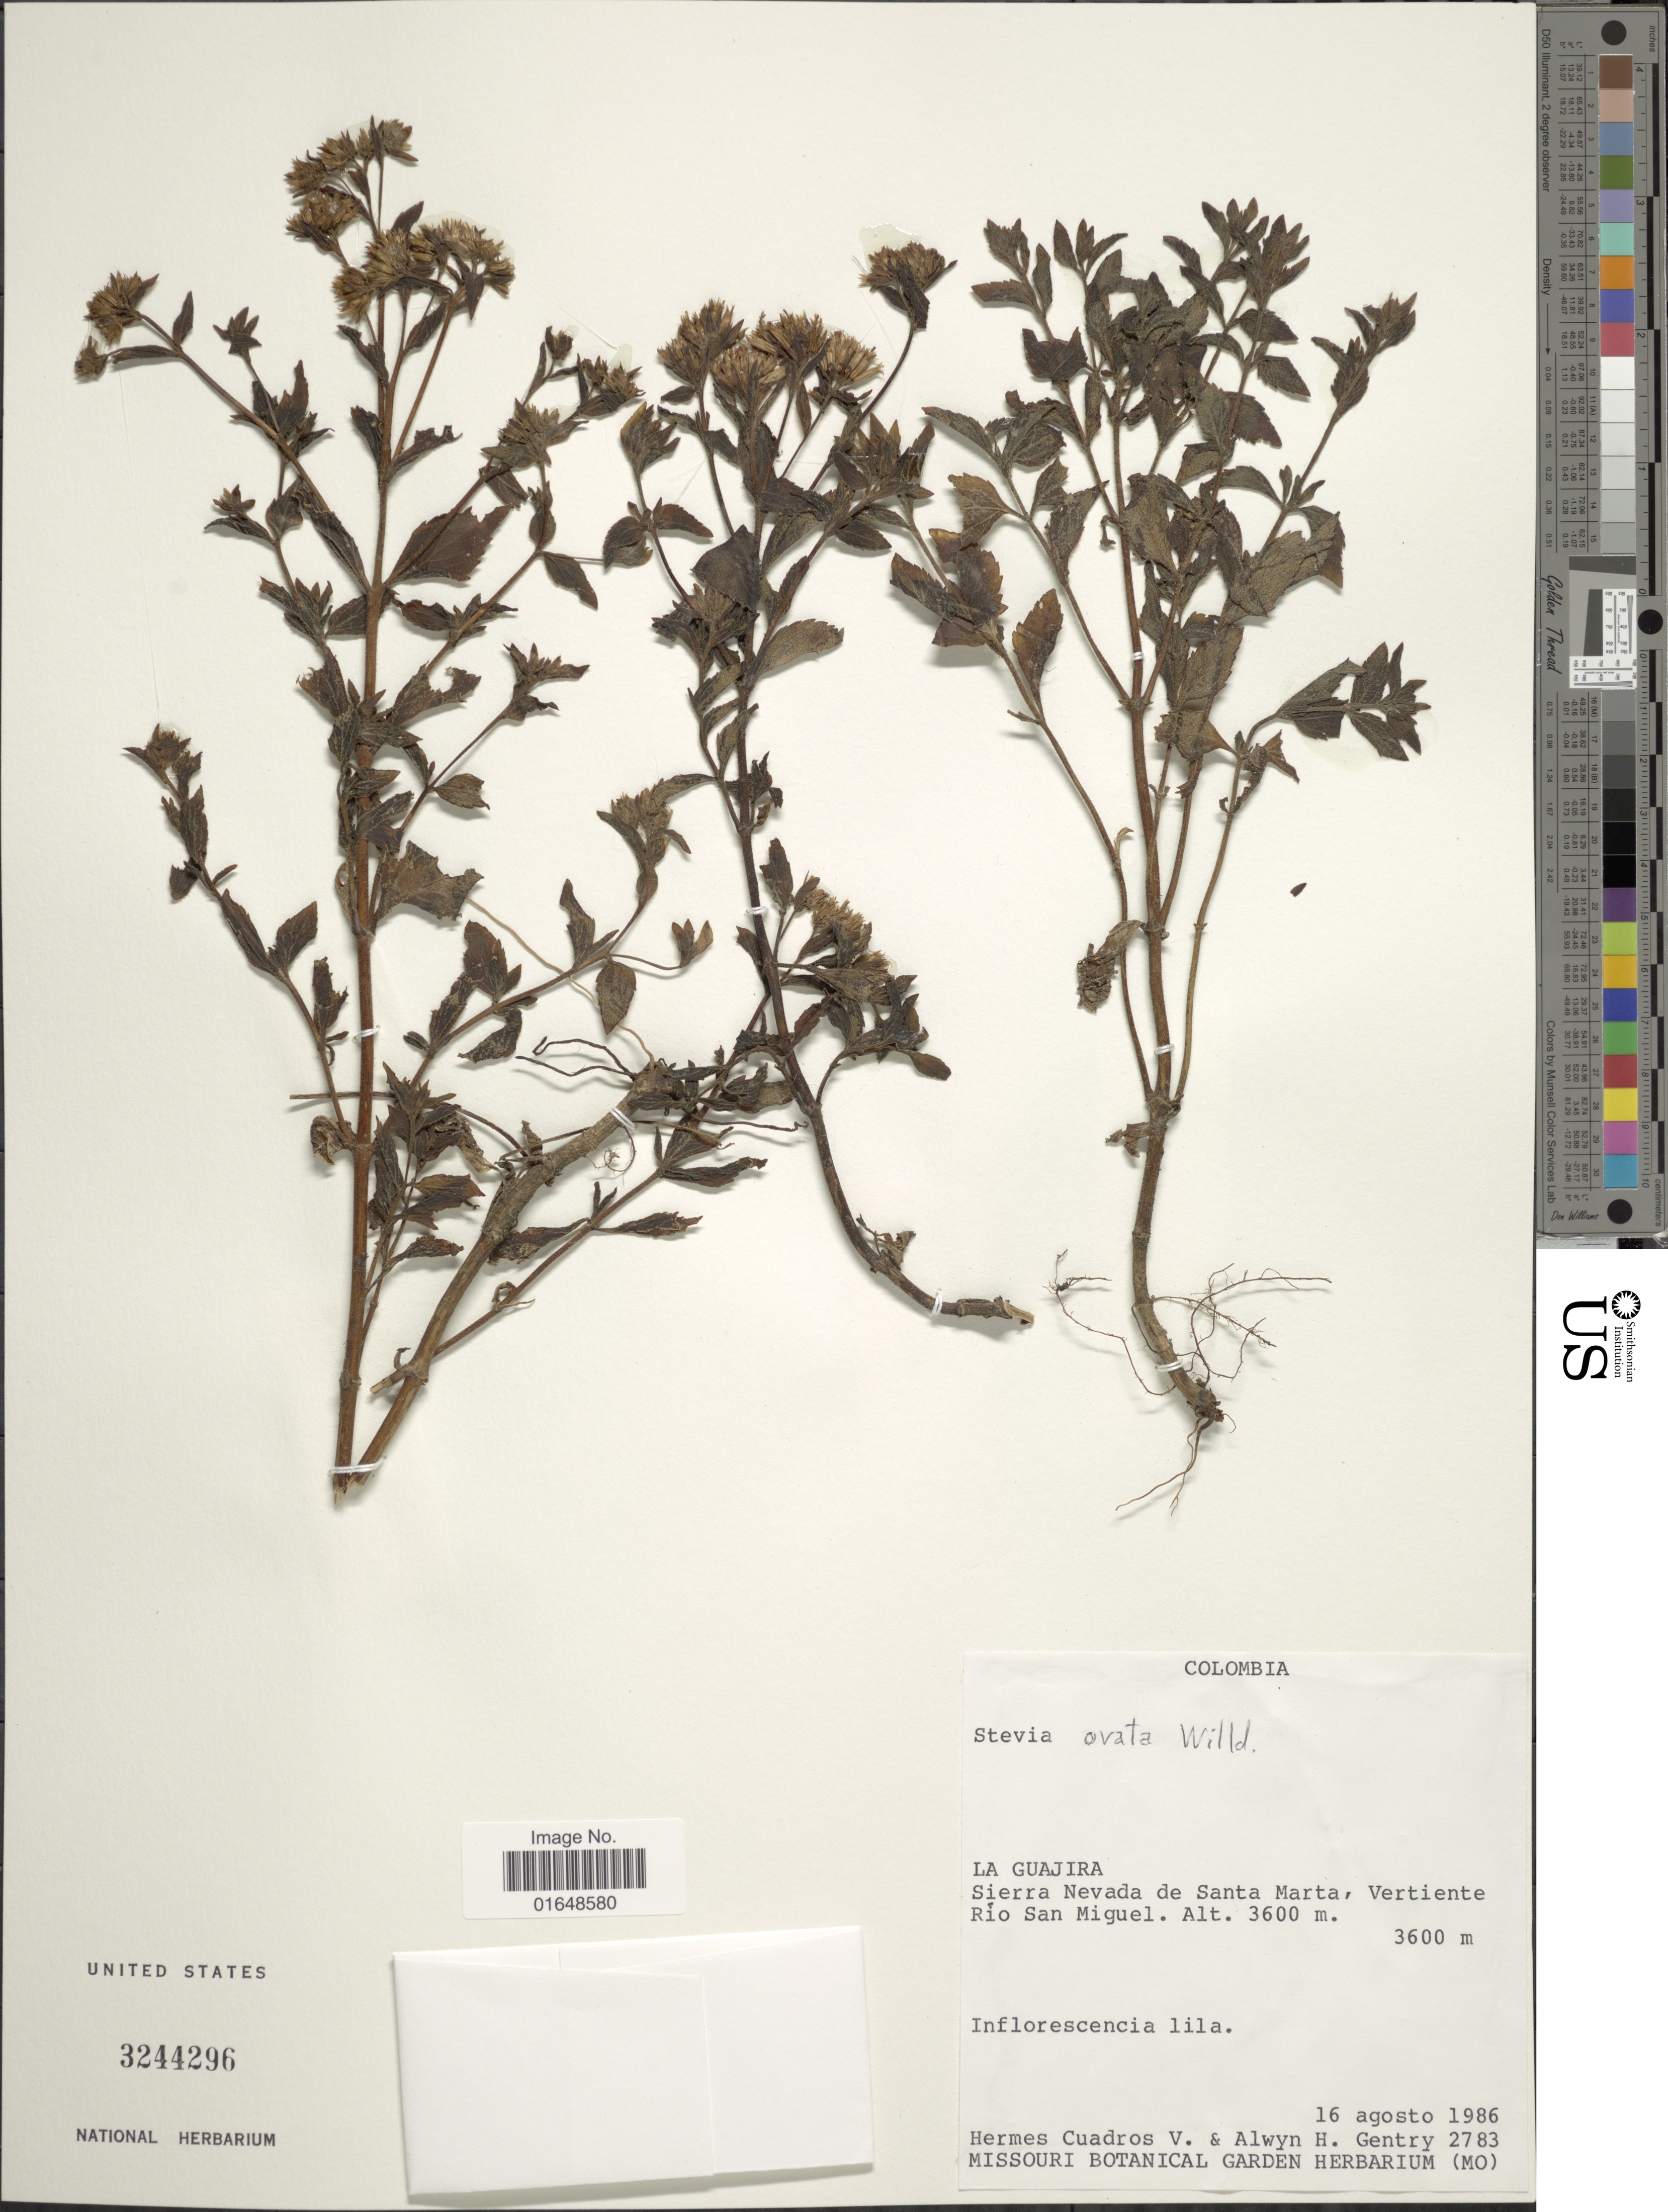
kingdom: Plantae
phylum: Tracheophyta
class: Magnoliopsida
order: Asterales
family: Asteraceae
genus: Stevia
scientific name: Stevia ovata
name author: Willd.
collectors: H. Cuadros V. & A. H. Gentry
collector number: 2783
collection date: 1986-08-16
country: Colombia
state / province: La Guajira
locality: La Guajira. Sierra Nevada de Santa Marta, Vertiente Río San Miguel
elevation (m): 3600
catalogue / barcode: US 3244296